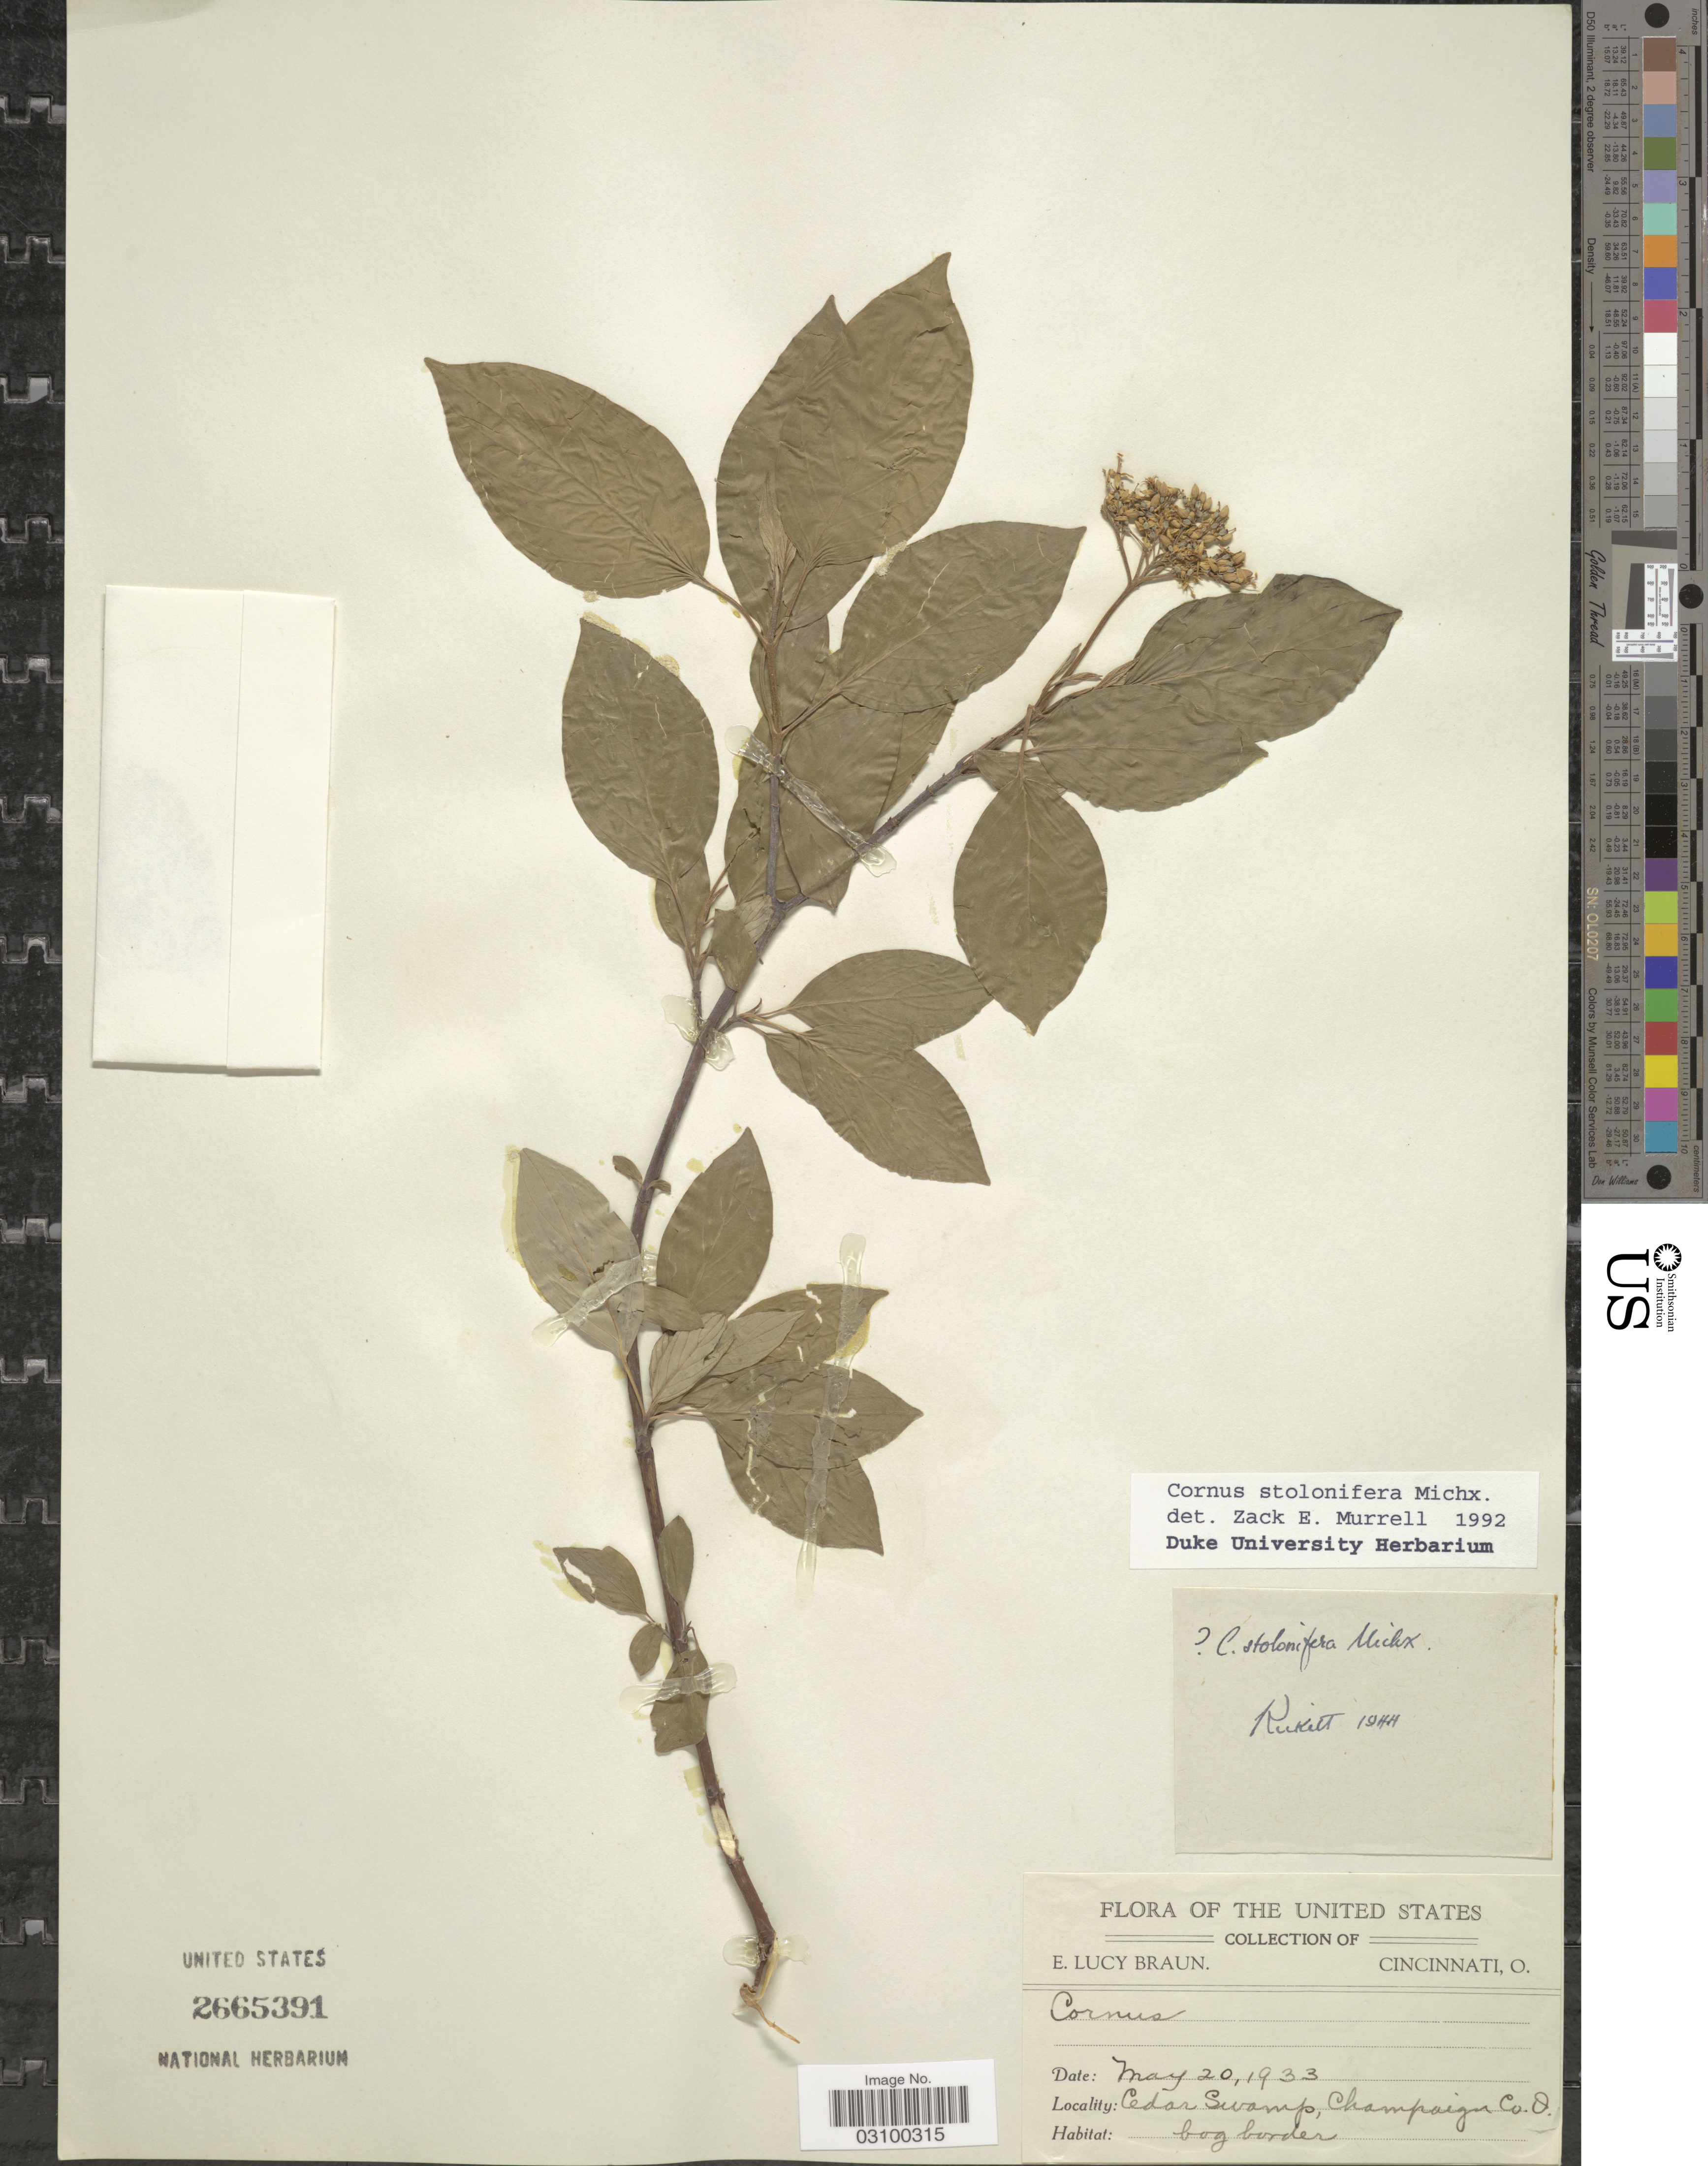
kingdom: Plantae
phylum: Tracheophyta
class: Magnoliopsida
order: Cornales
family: Cornaceae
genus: Cornus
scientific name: Cornus sericea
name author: L.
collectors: E. L. Braun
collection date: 1933-05-20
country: United States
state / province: Ohio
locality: Cedar Swamp, Champaign Co. O.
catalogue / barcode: US 2665391